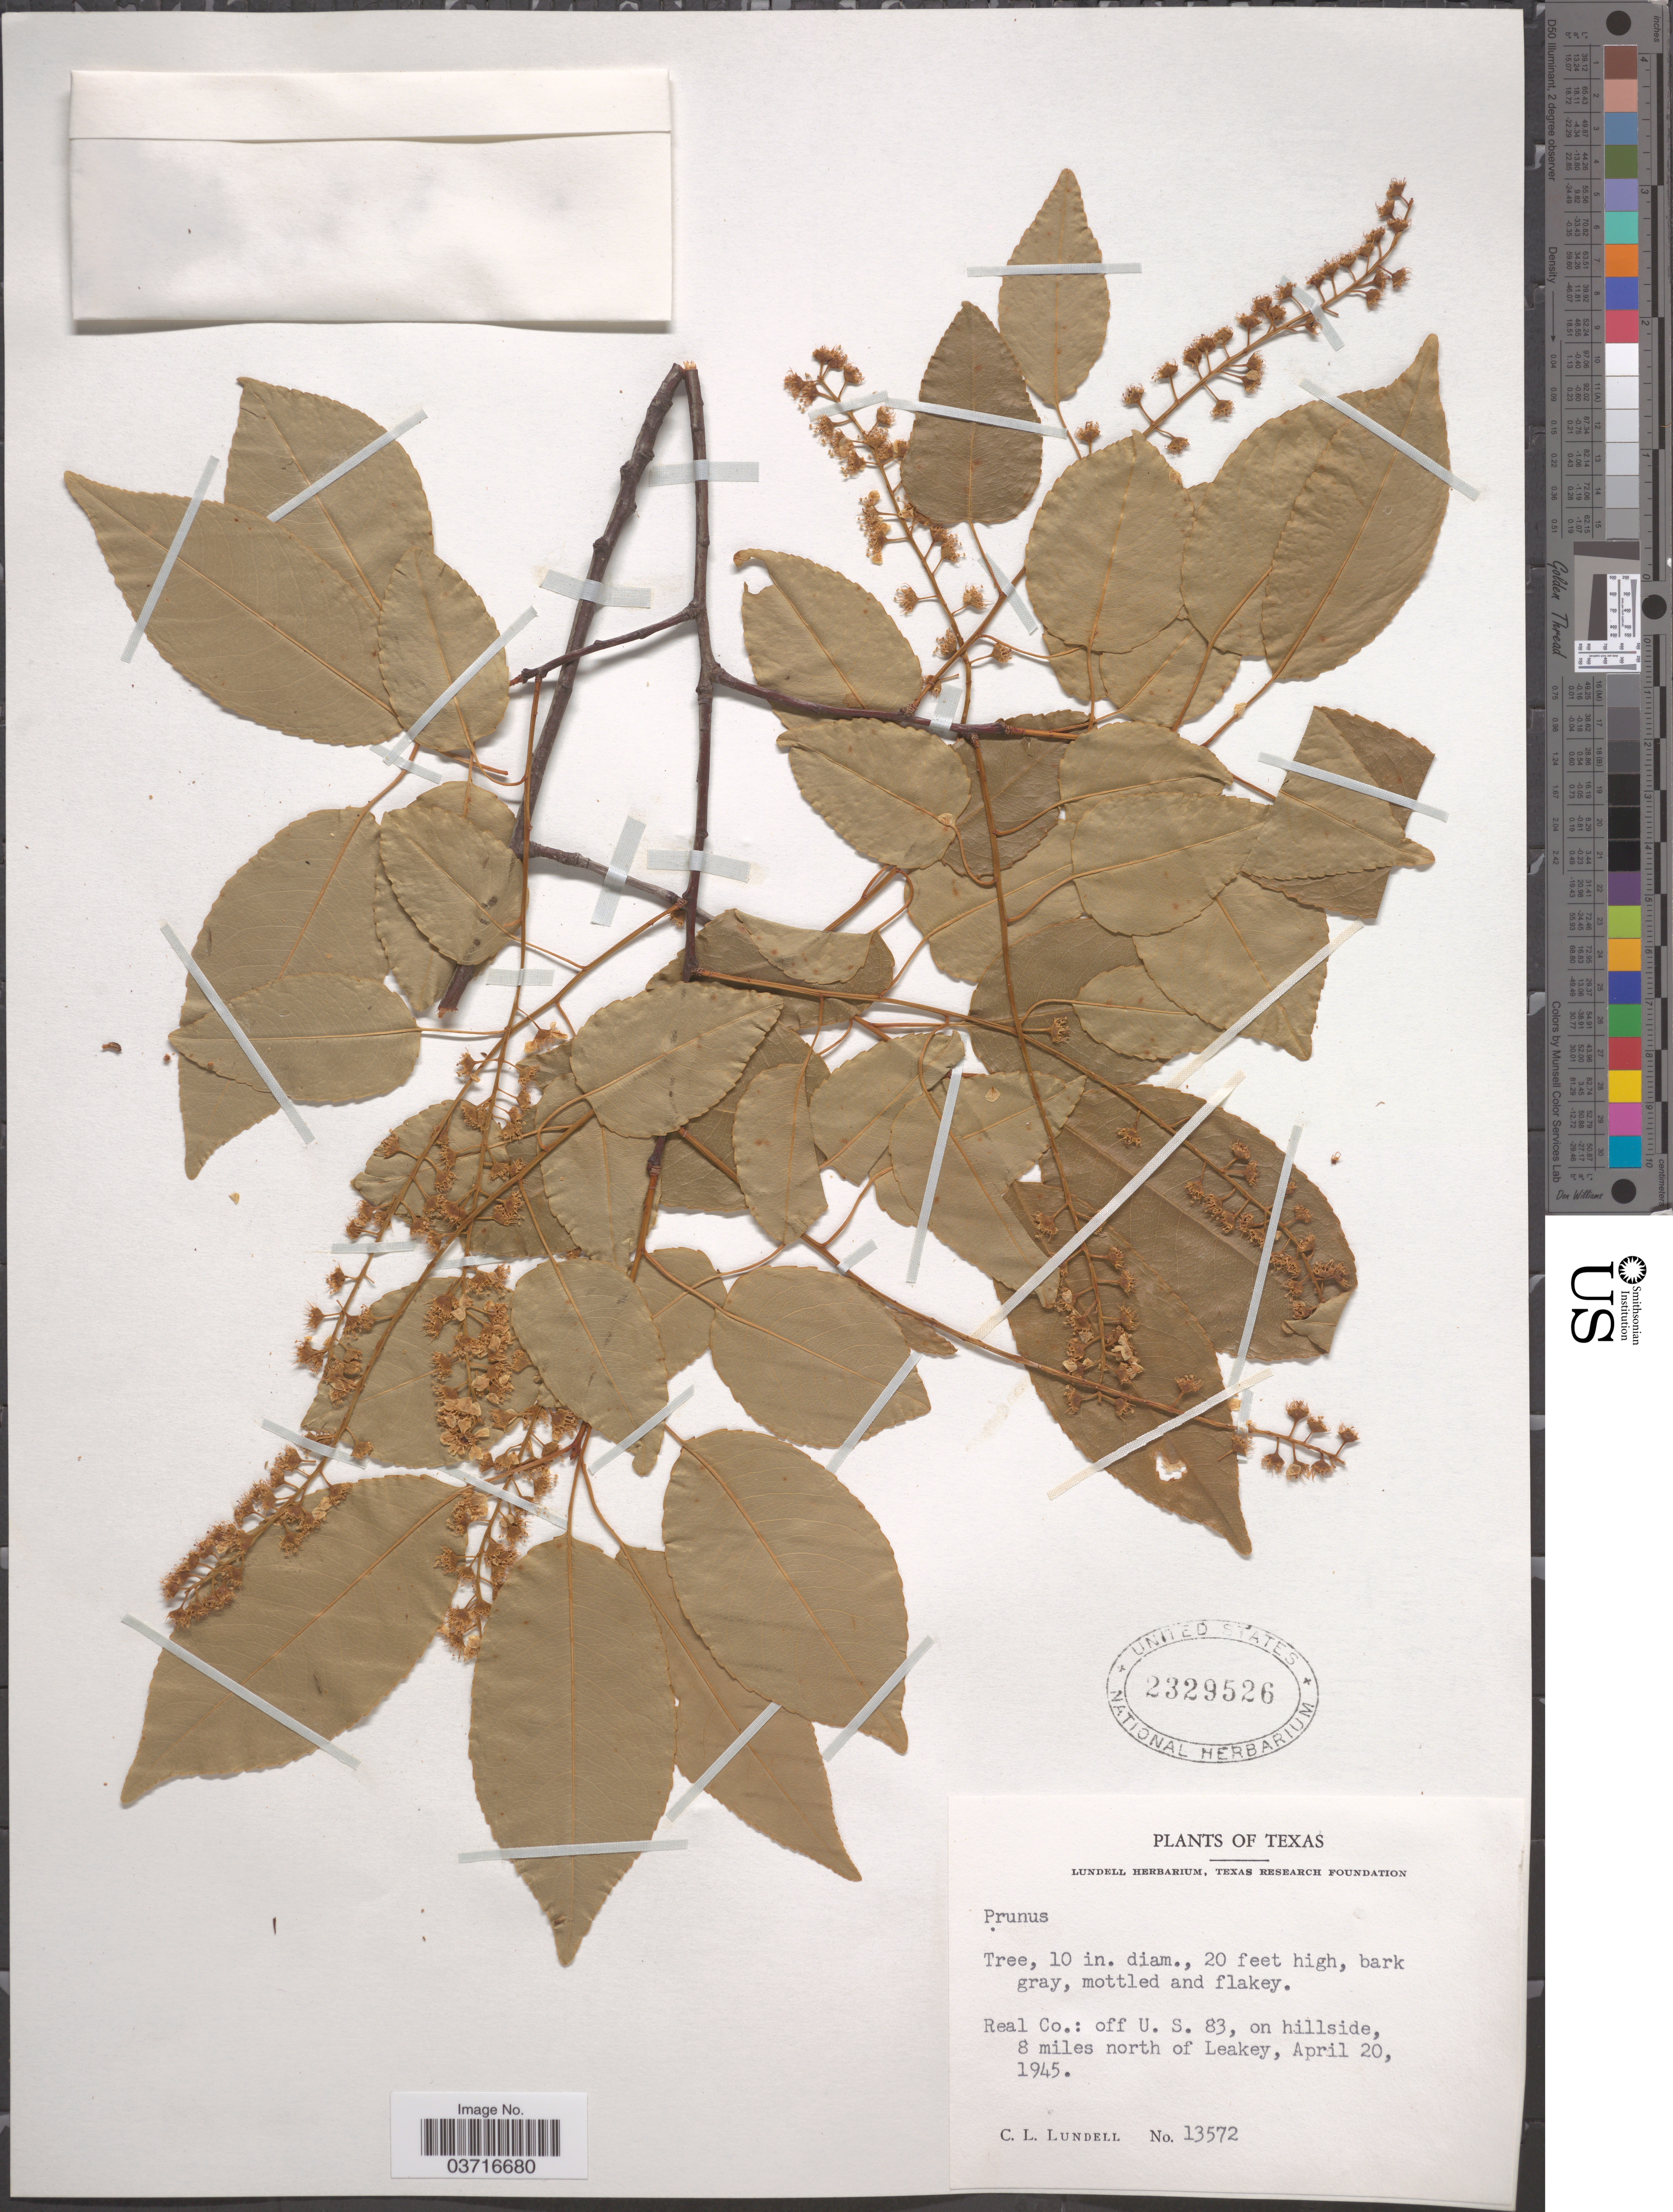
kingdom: Plantae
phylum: Tracheophyta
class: Magnoliopsida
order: Rosales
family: Rosaceae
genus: Prunus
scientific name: Prunus sp.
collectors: C. L. Lundell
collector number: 13572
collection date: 1945-04-20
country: United States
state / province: Texas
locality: Real Co.: off U. S. 83, on hillside, 8 miles north of Leakey.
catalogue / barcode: US 2329526